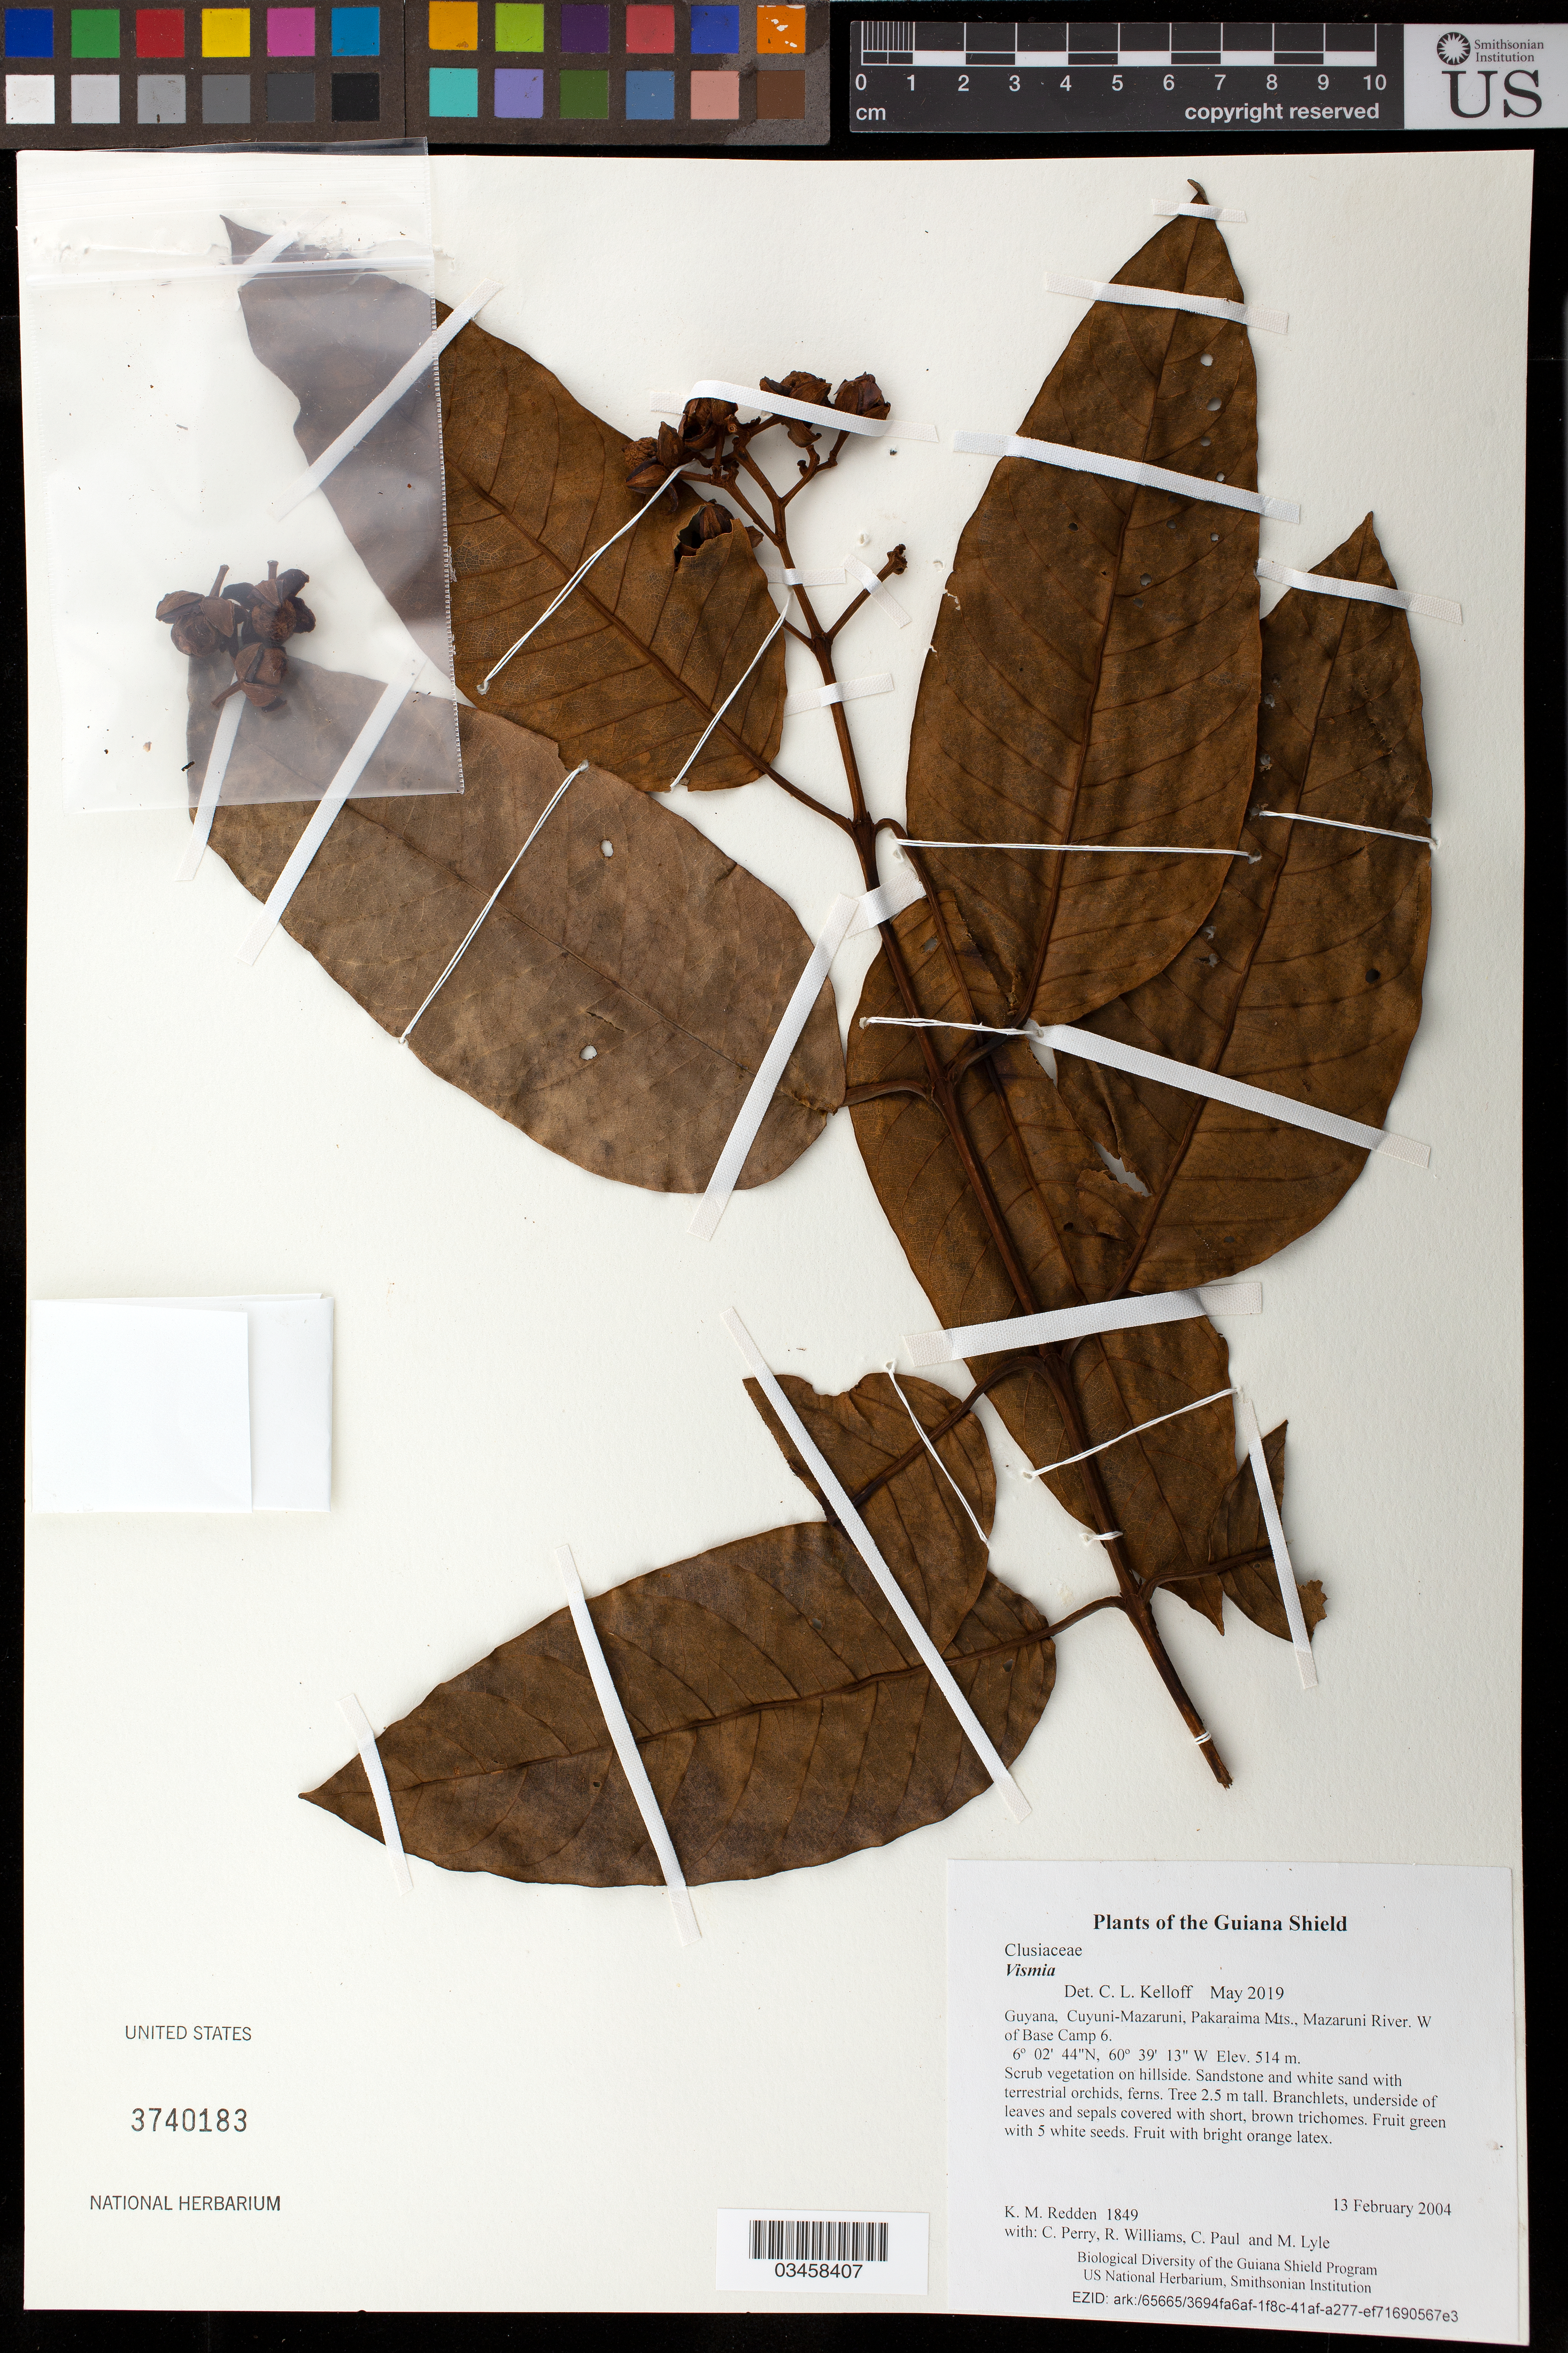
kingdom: Plantae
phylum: Tracheophyta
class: Magnoliopsida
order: Malpighiales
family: Hypericaceae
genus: Vismia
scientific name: Vismia sp.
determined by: Kelloff, C. L.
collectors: K. M. Redden, C. Perry, R. Williams, C. Paul & M. Lyle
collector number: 1849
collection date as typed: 13 February 2004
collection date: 2004-02-13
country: Guyana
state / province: Cuyuni-Mazaruni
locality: Pakaraima Mts., Mazaruni River. W of Base Camp 6.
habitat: Scrub vegetation on hillside. Sandstone and white sand with terrestrial orchids, ferns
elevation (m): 514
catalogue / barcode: US 3740183